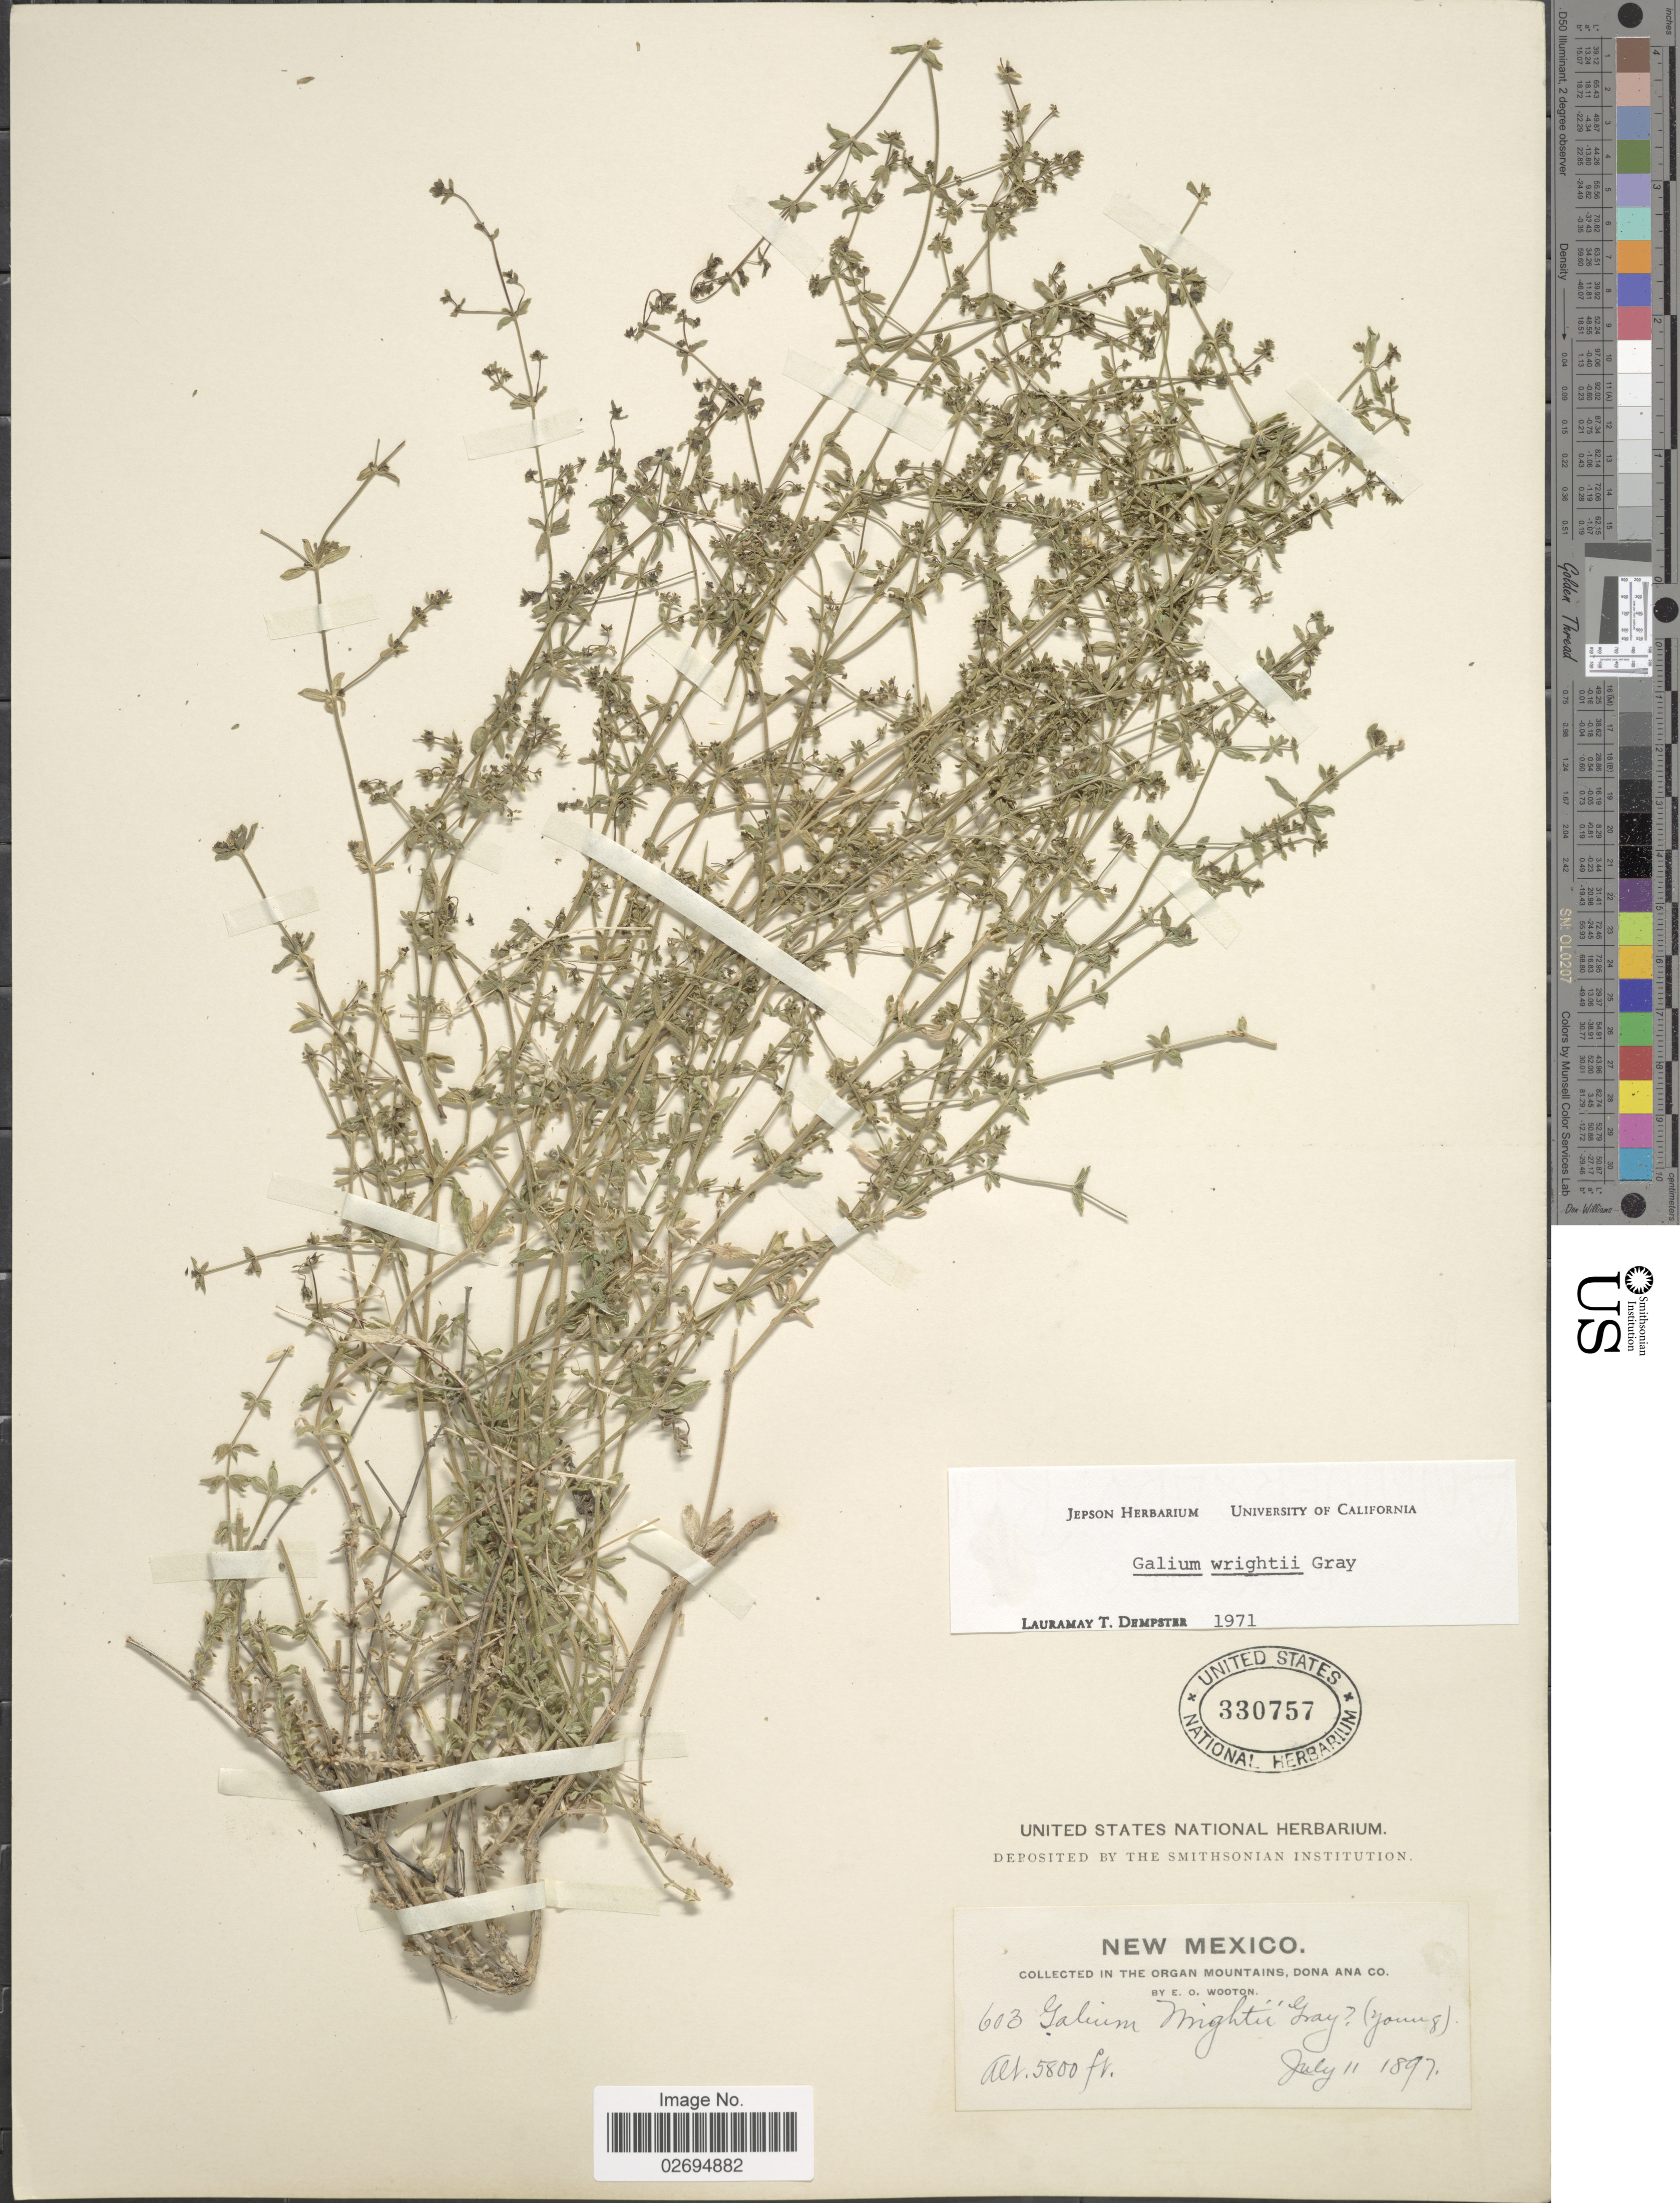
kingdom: Plantae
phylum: Tracheophyta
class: Magnoliopsida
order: Gentianales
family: Rubiaceae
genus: Galium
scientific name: Galium wrightii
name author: A. Gray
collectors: E. O. Wooton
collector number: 603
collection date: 1897-07-11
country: United States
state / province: New Mexico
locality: In The Organ Mountains, Dona Ana Co.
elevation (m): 1768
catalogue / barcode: US 330757